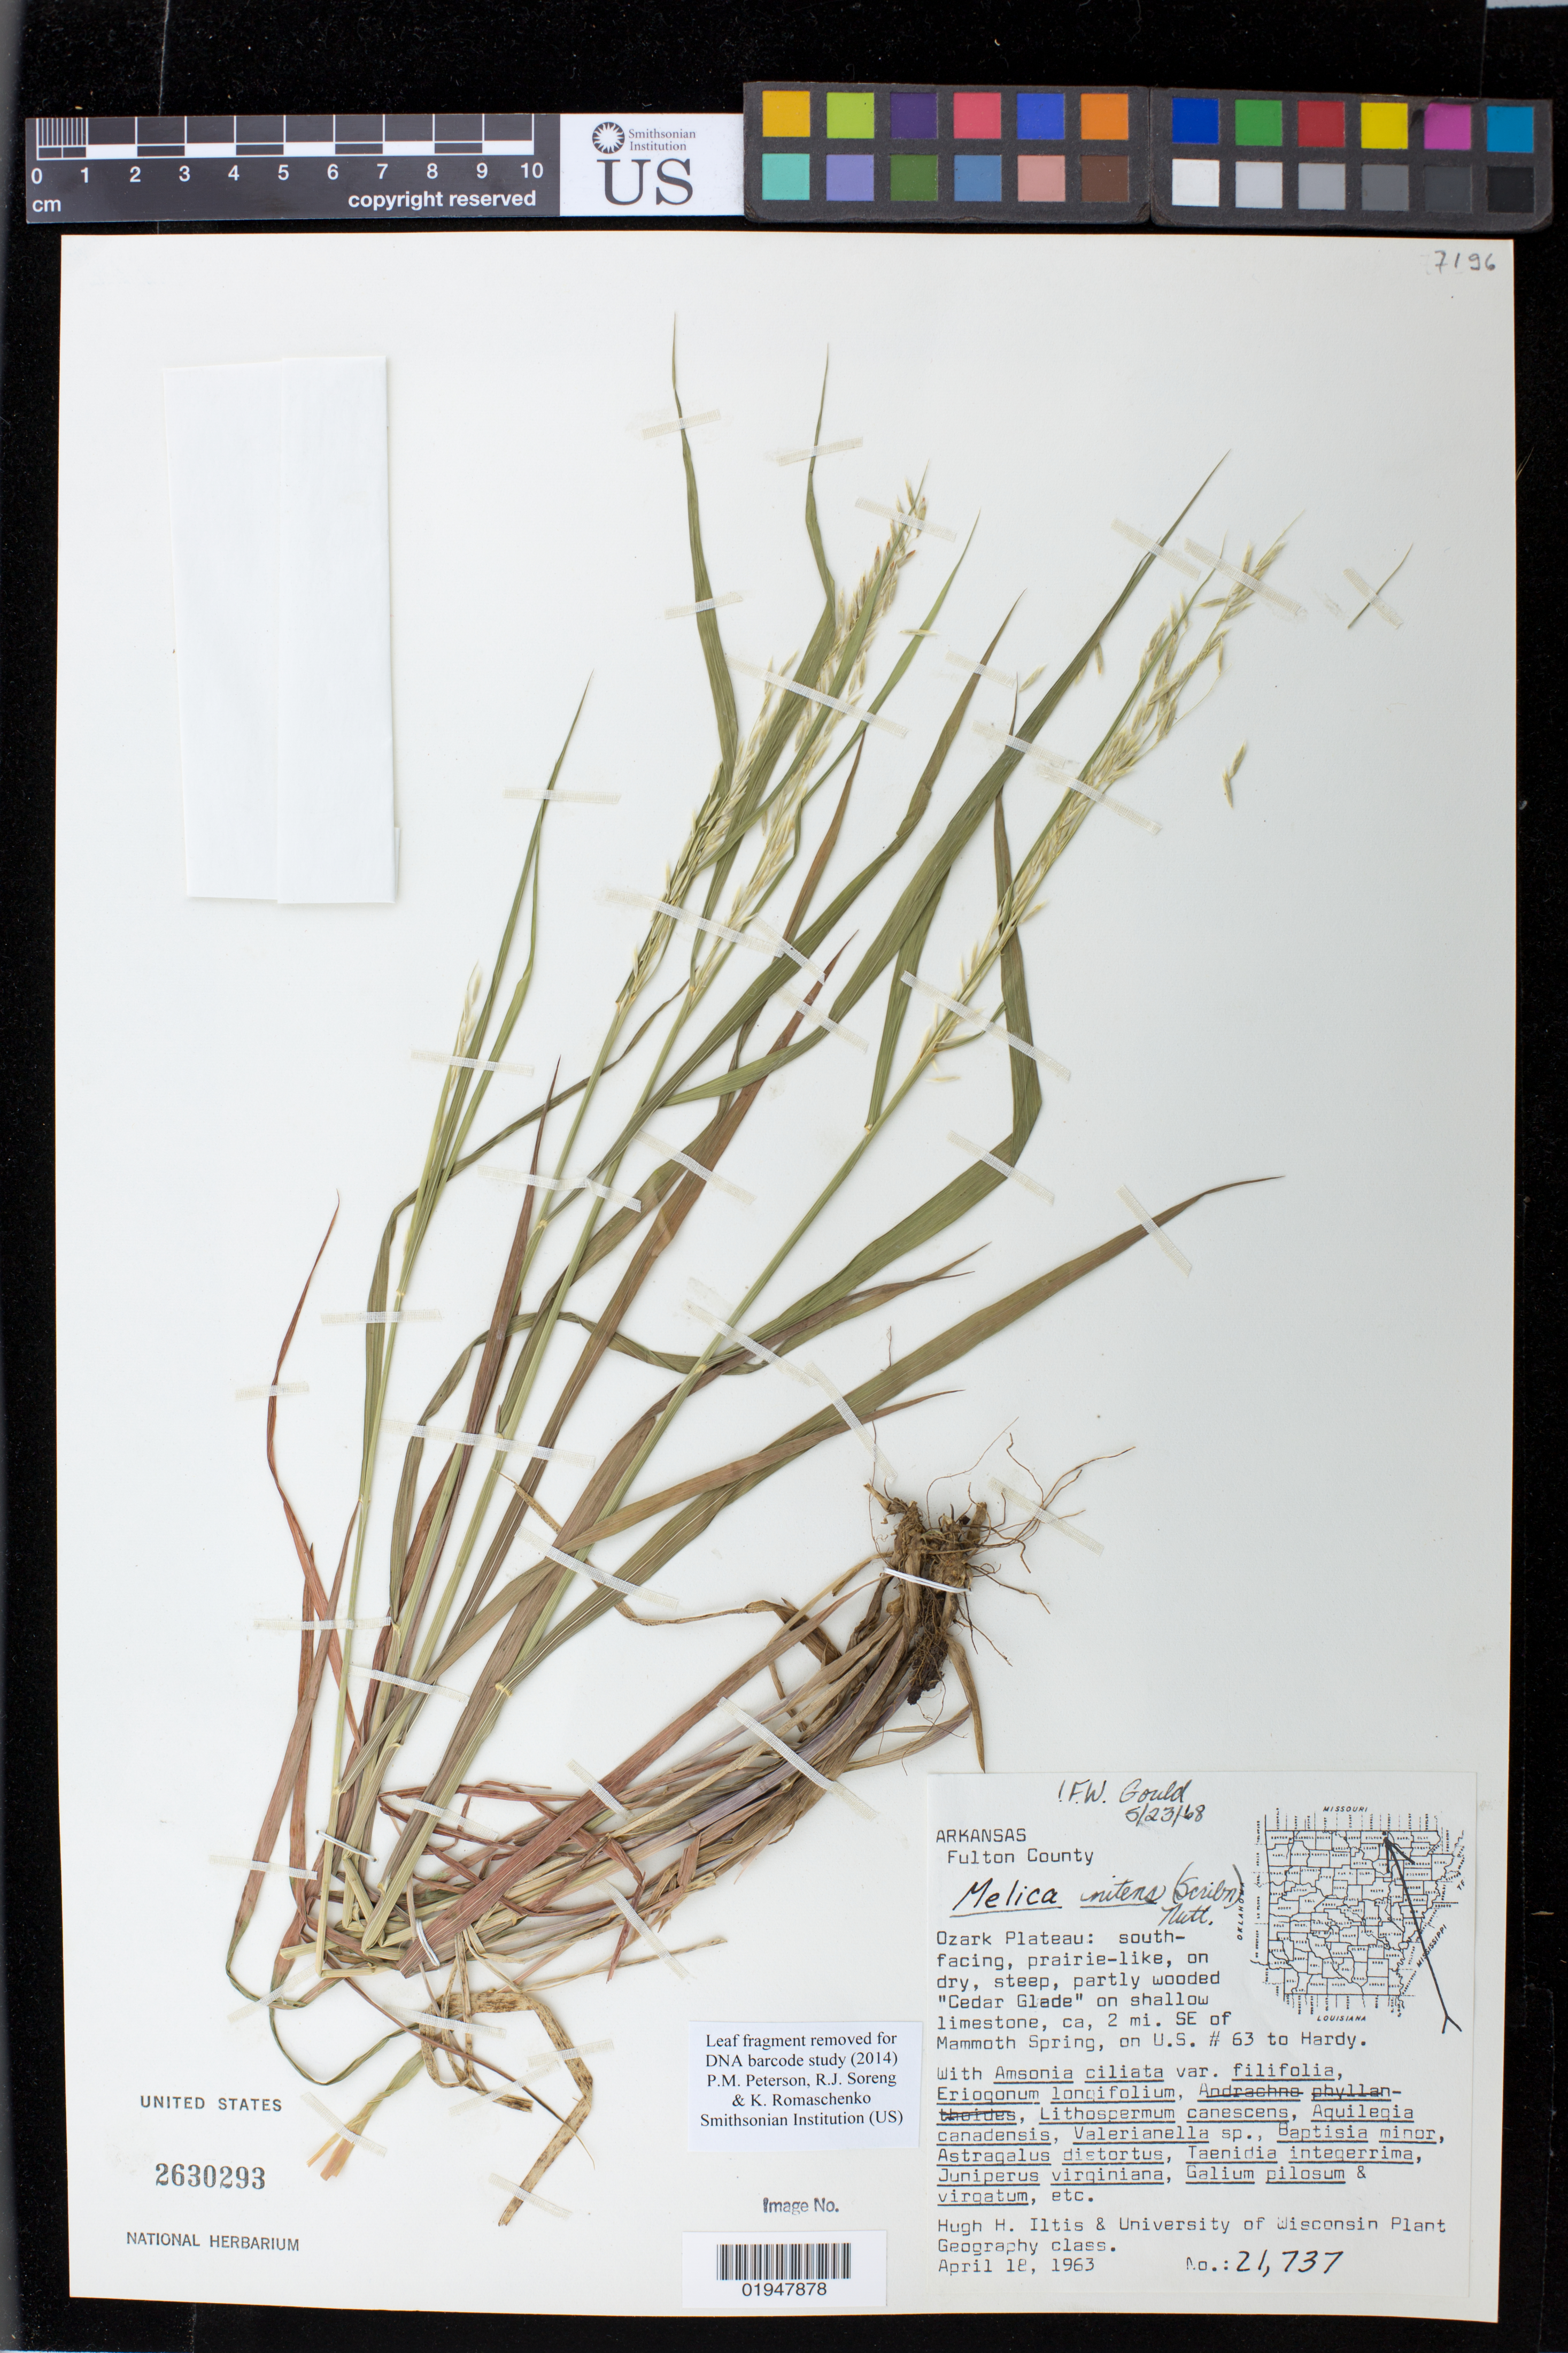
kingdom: Plantae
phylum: Tracheophyta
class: Liliopsida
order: Poales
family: Poaceae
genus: Melica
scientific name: Melica nitens Nutt. ex Scribn., nom. nud.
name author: Nutt. ex Scribn.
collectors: H. H. Iltis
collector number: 21737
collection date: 1963-04-18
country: United States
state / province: Arkansas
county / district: Fulton County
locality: Ozark Plateau, ca, 2mi SE of Mammoth Spring, on U.S. #63 to Hardy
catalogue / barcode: US 2630293